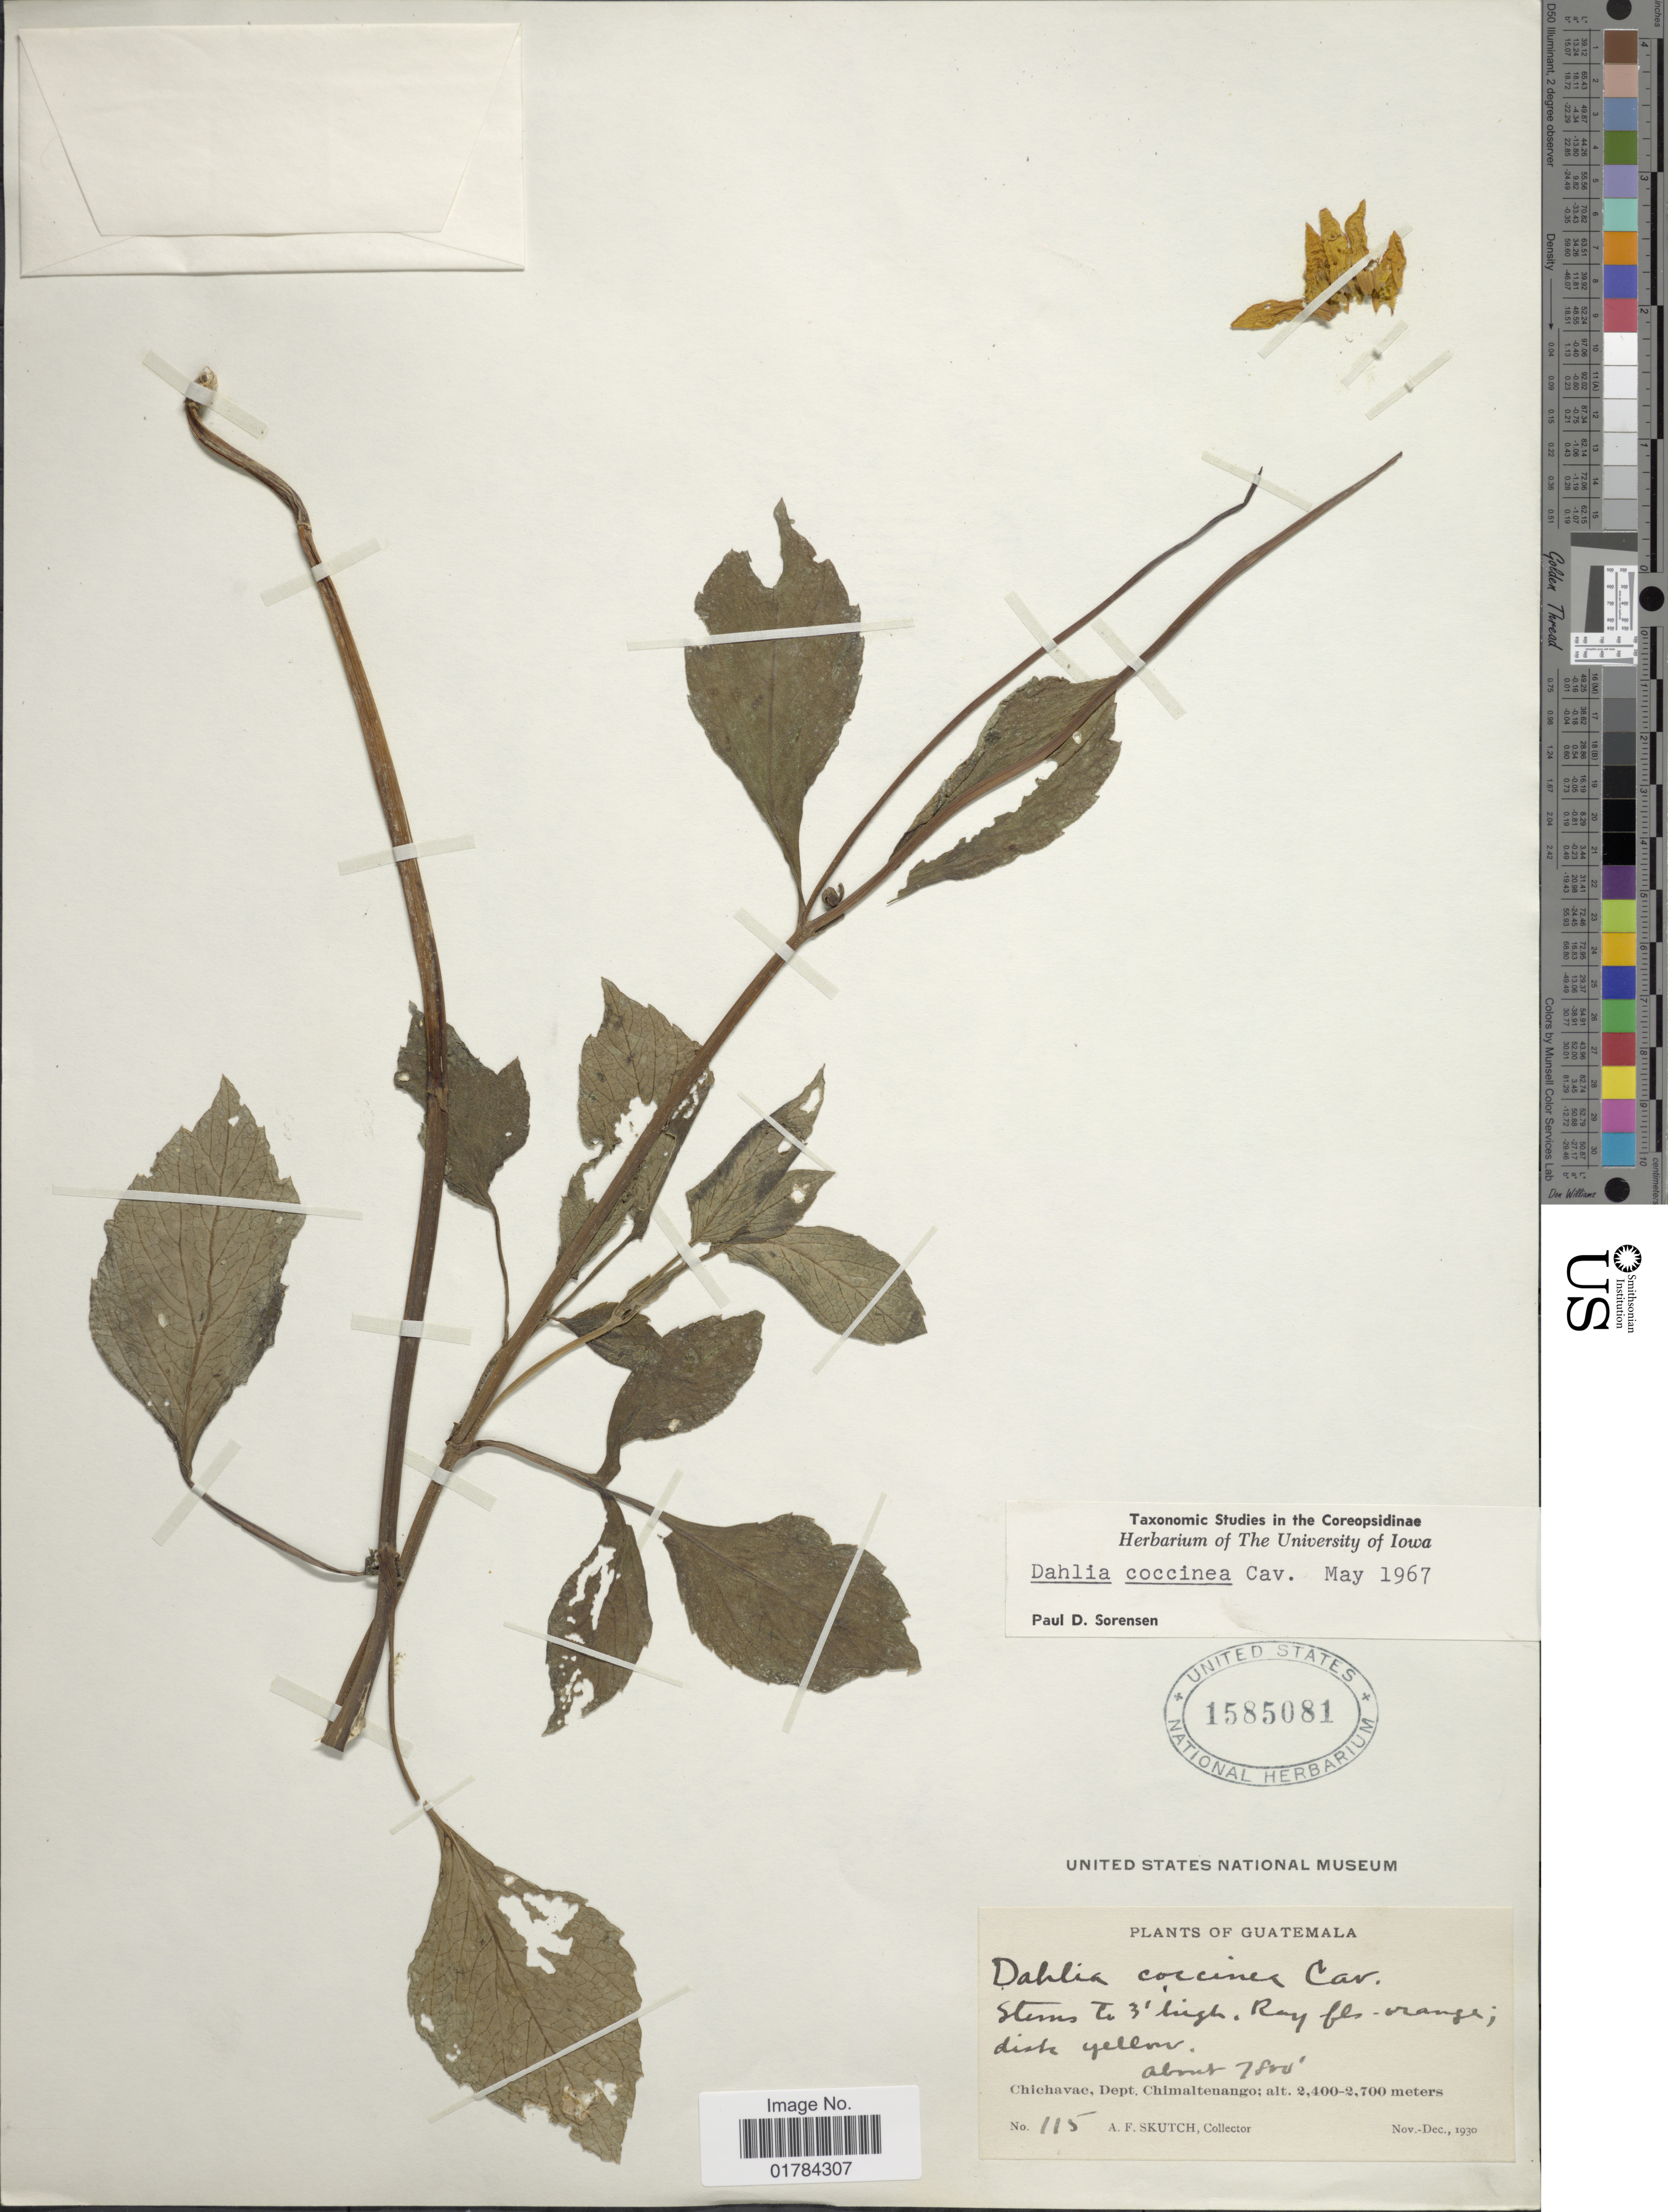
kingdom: Plantae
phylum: Tracheophyta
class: Magnoliopsida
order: Asterales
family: Asteraceae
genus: Dahlia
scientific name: Dahlia coccinea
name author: Cav.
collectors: A. F. Skutch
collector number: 115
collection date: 1930-11/1930-12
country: Guatemala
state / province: Chimaltenango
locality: Chichavac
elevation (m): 2377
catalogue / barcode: US 1585081